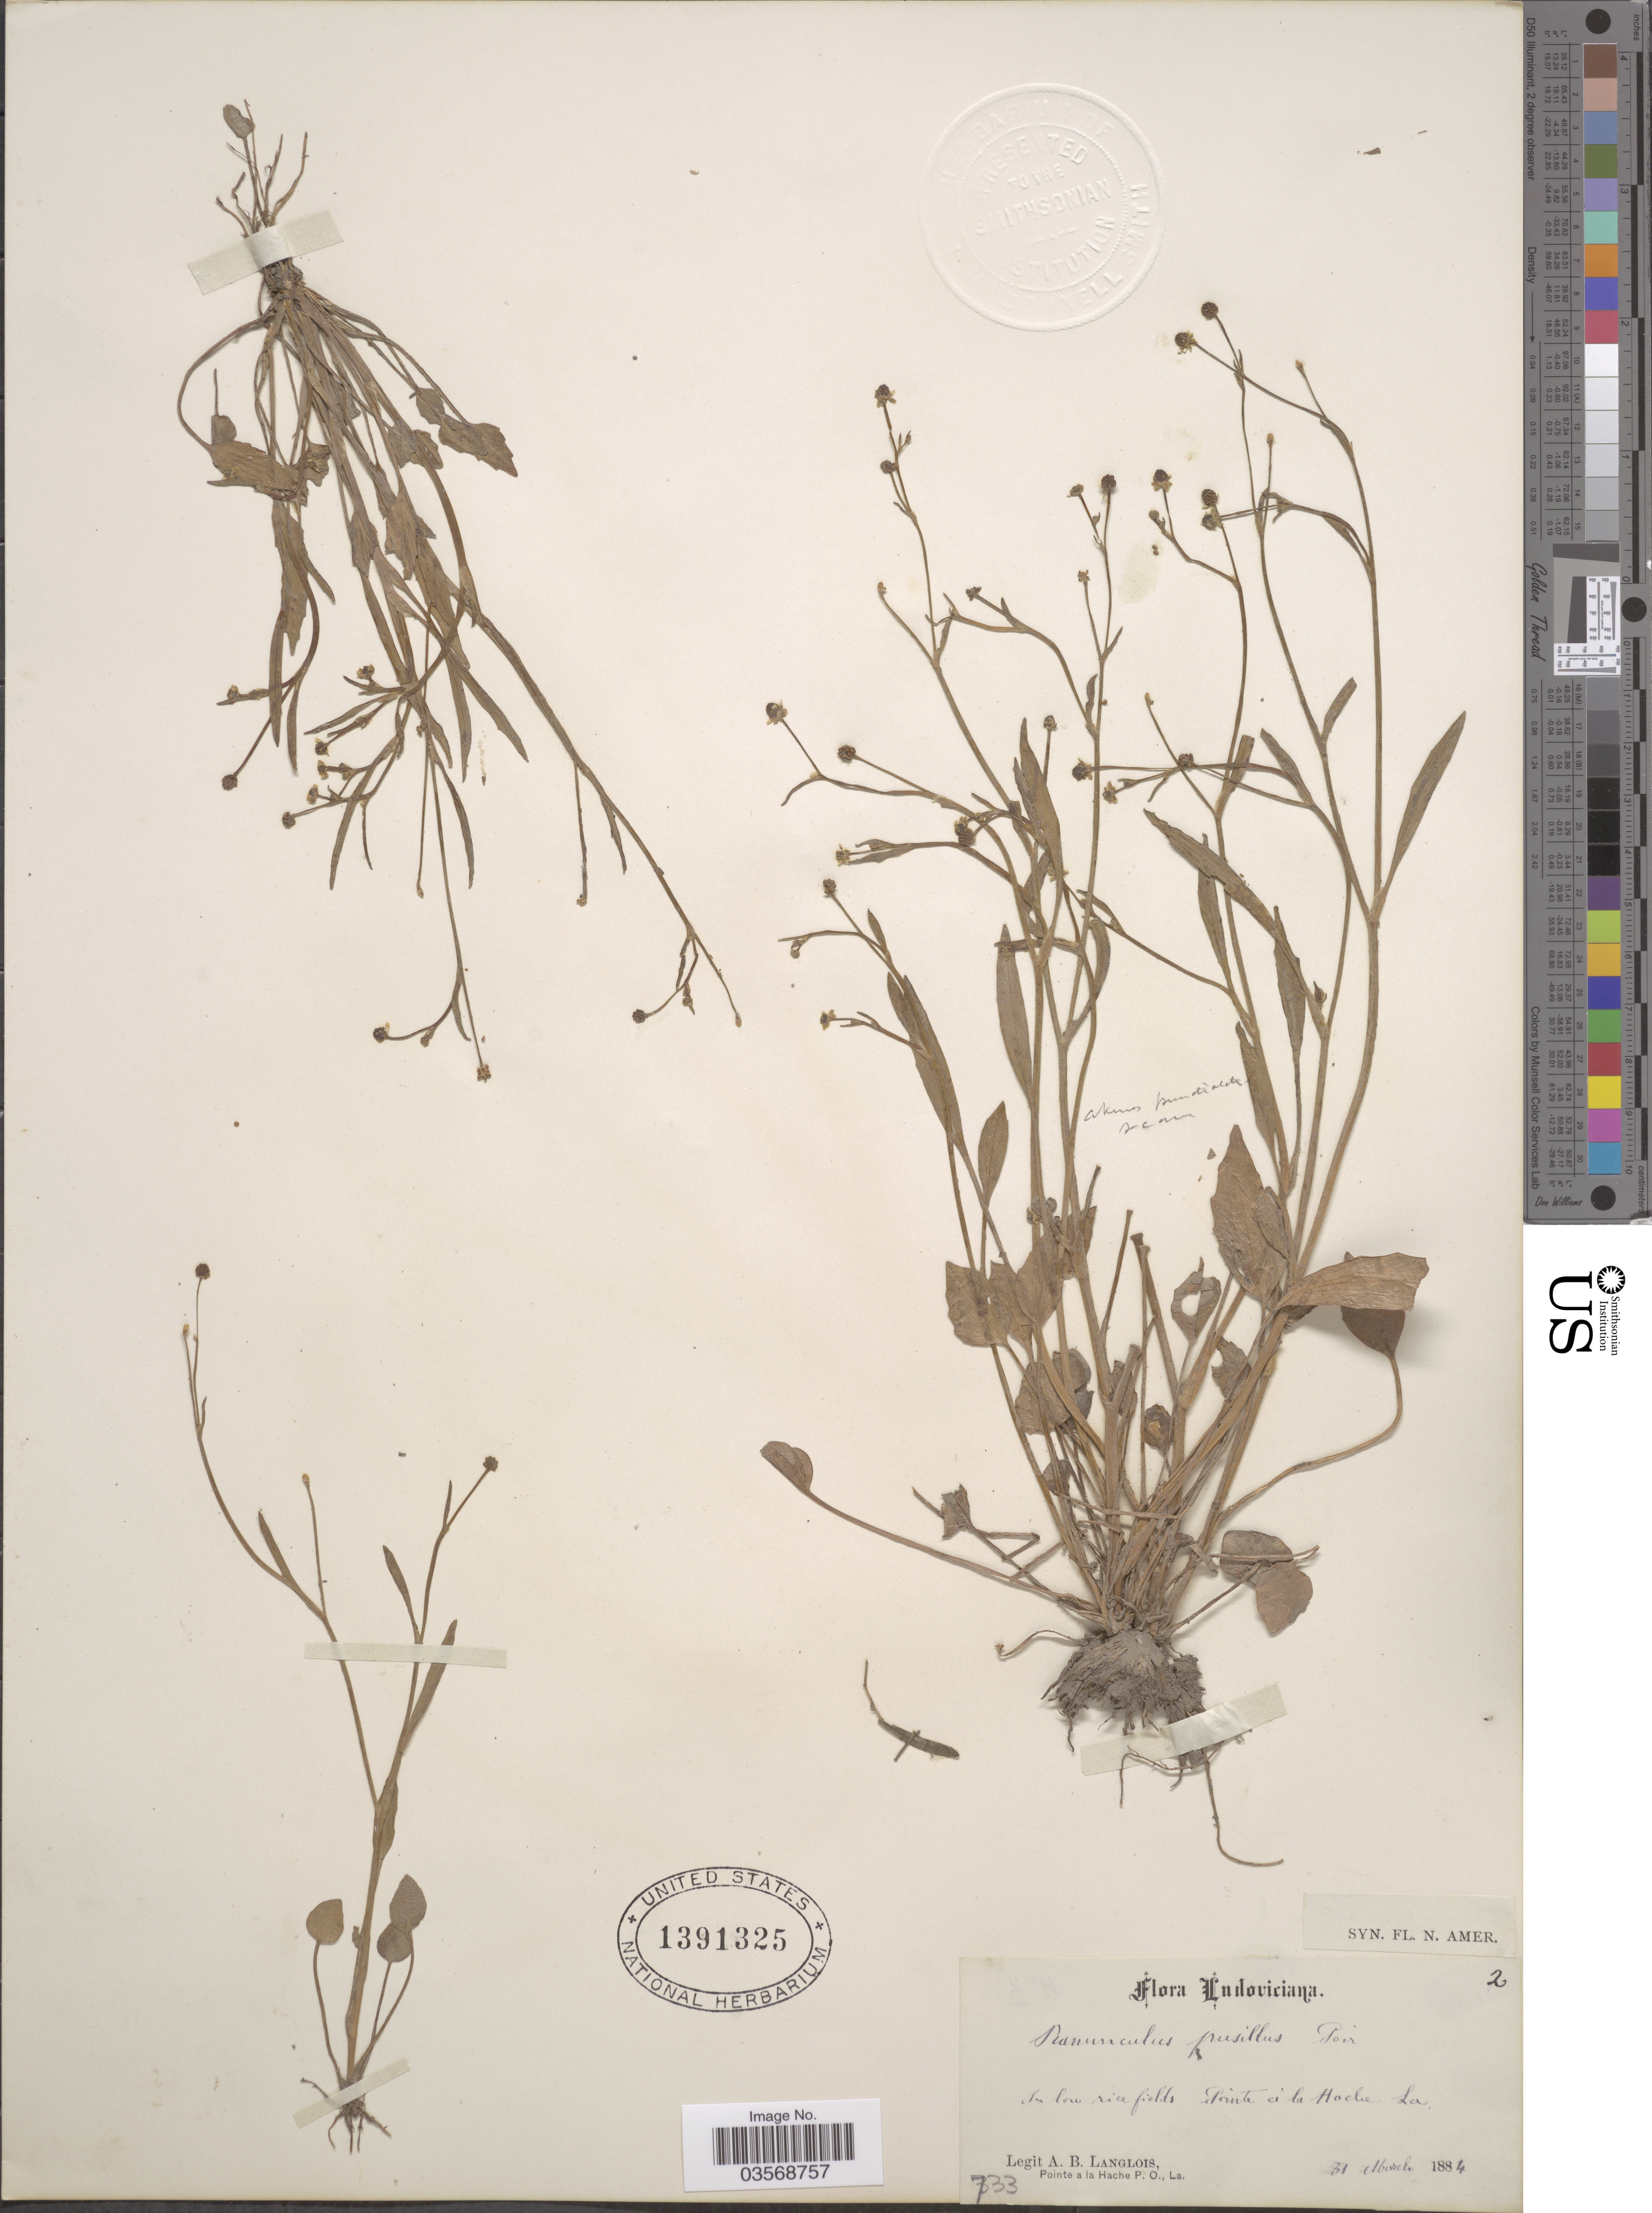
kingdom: Plantae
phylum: Tracheophyta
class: Magnoliopsida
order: Ranunculales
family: Ranunculaceae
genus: Ranunculus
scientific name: Ranunculus pusillus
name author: Poir.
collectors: A. Langlois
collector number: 2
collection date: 1884-03-31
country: United States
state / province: Louisiana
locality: In low rice fields. Pointe à la Hacha.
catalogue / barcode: US 1391325